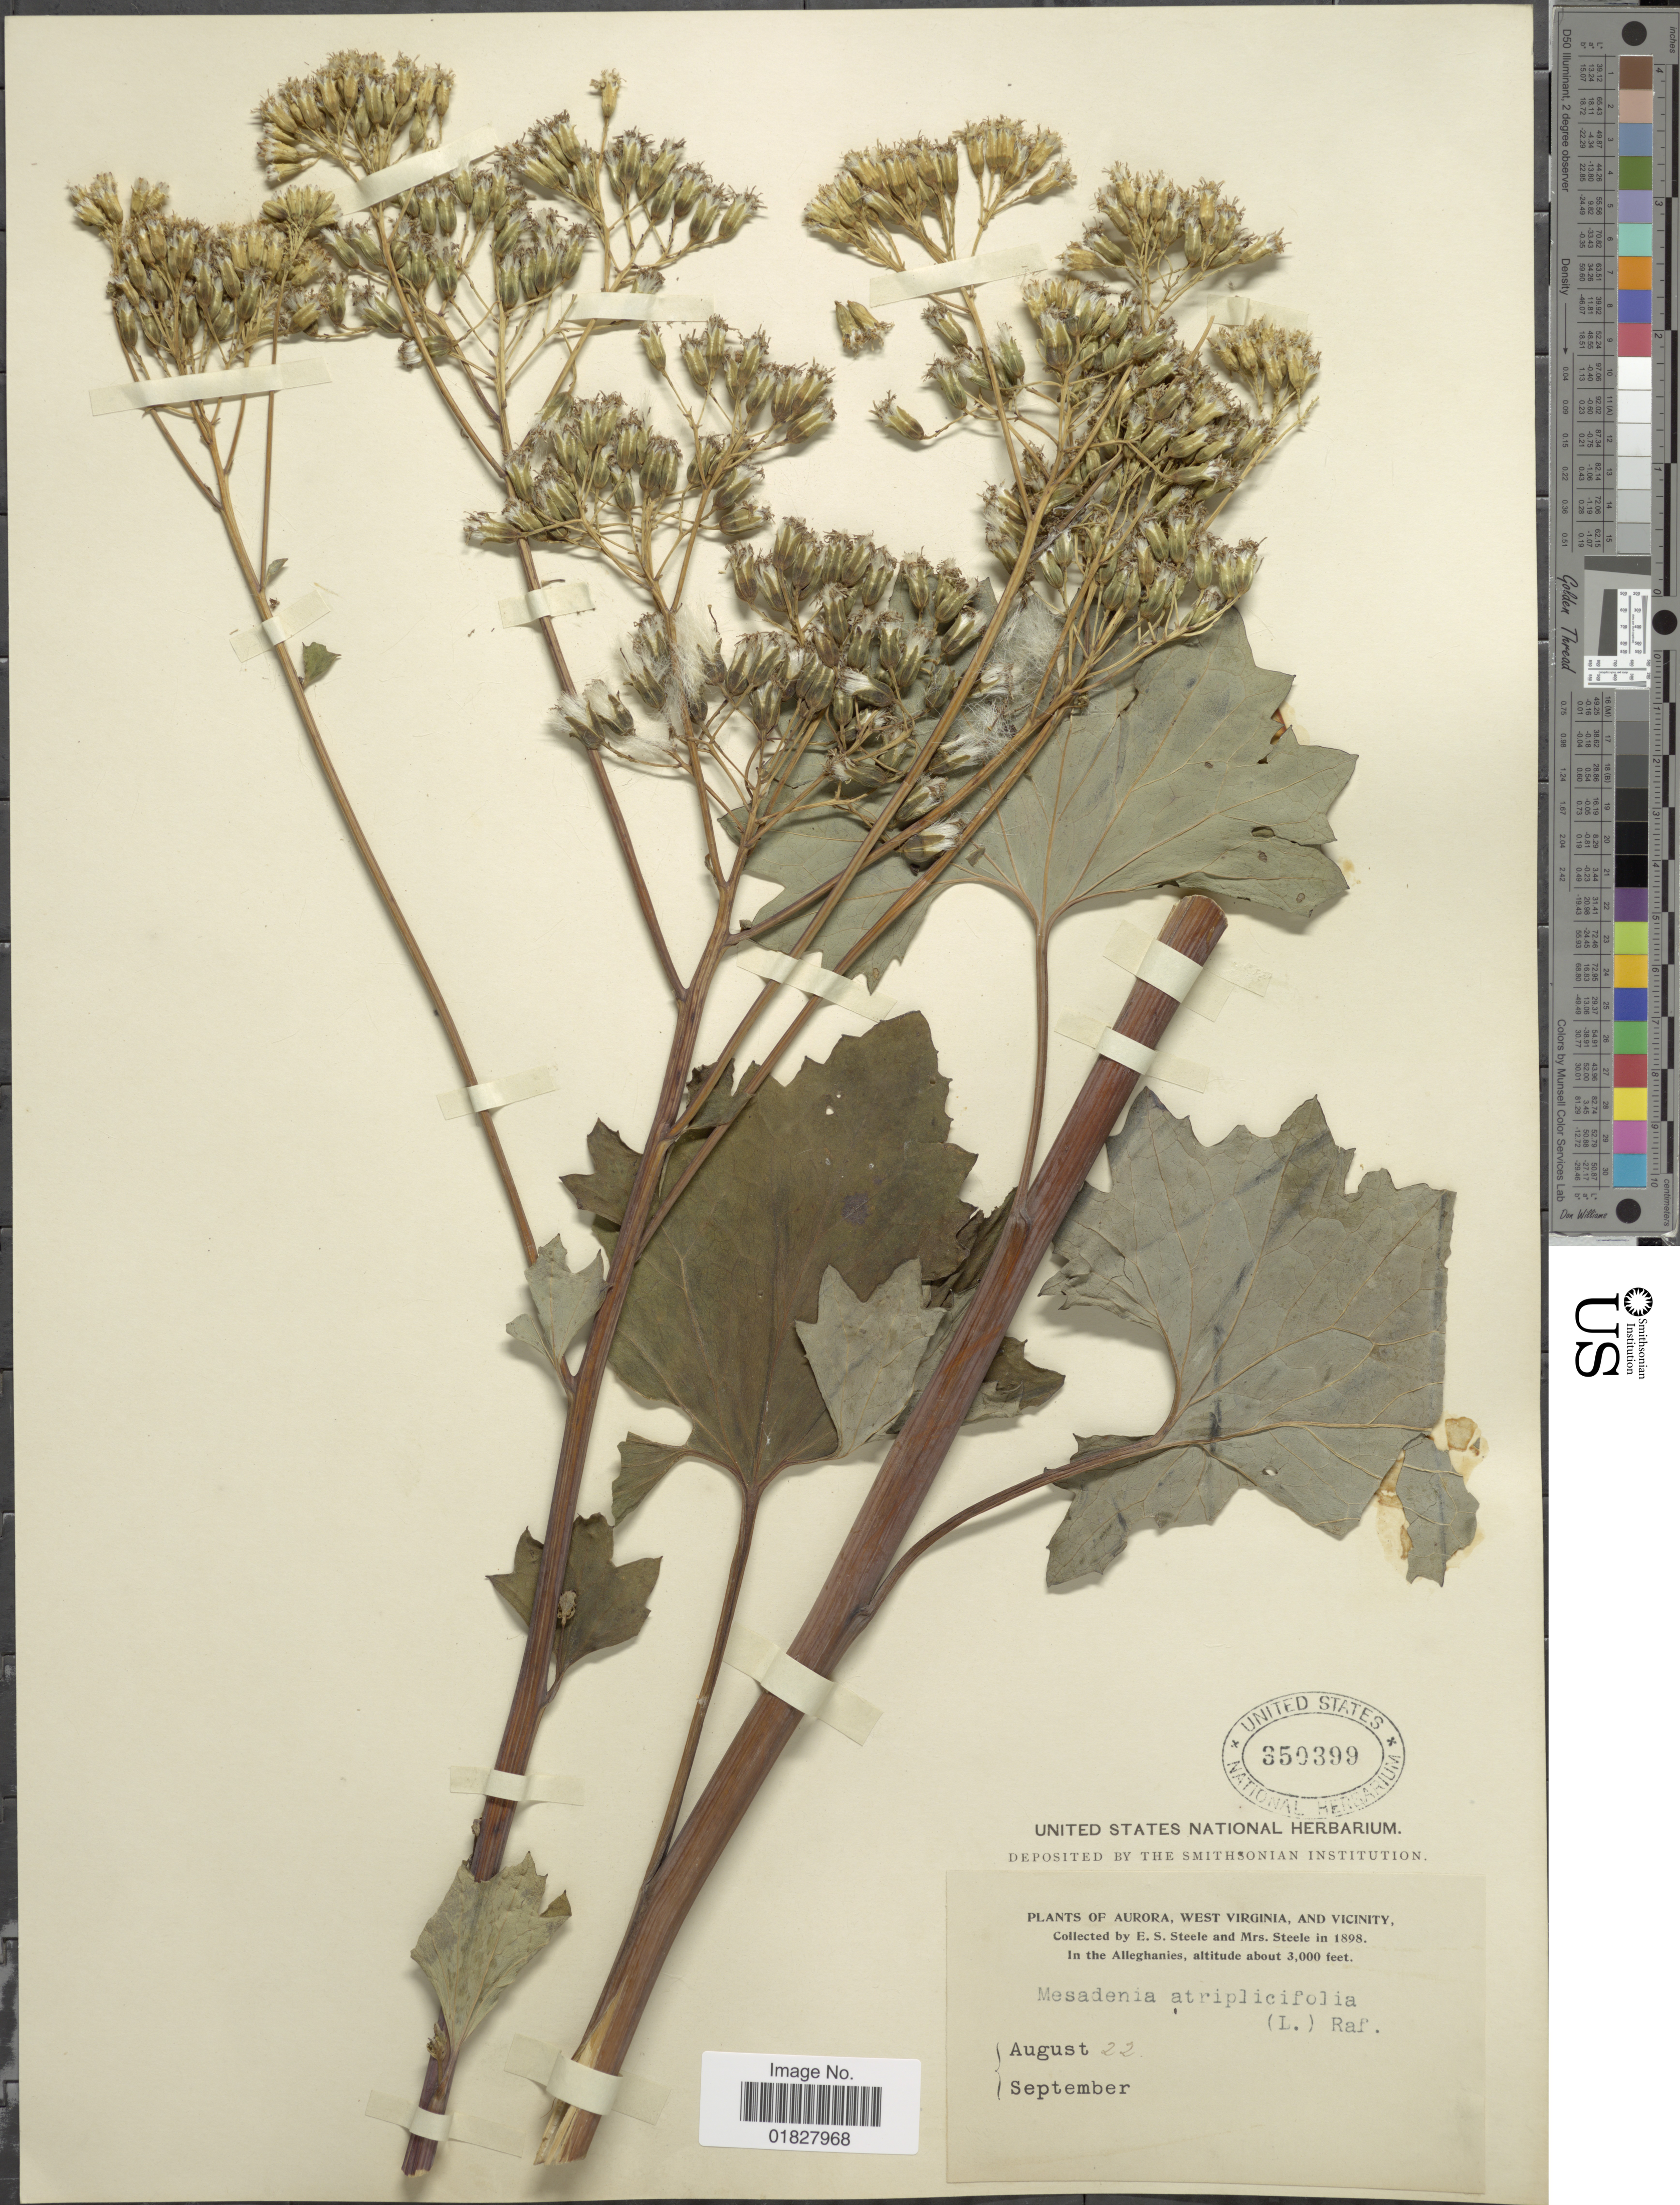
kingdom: Plantae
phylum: Tracheophyta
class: Magnoliopsida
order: Asterales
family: Asteraceae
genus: Arnoglossum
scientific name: Arnoglossum atriplicifolium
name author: (L.) H. Rob.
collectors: E. Steele & Mrs. E. S. Steele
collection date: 1898-08-22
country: United States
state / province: West Virginia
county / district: Preston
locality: Aurora, West Virginia and Vicinity, Alleghanies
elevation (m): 914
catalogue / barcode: US 350399